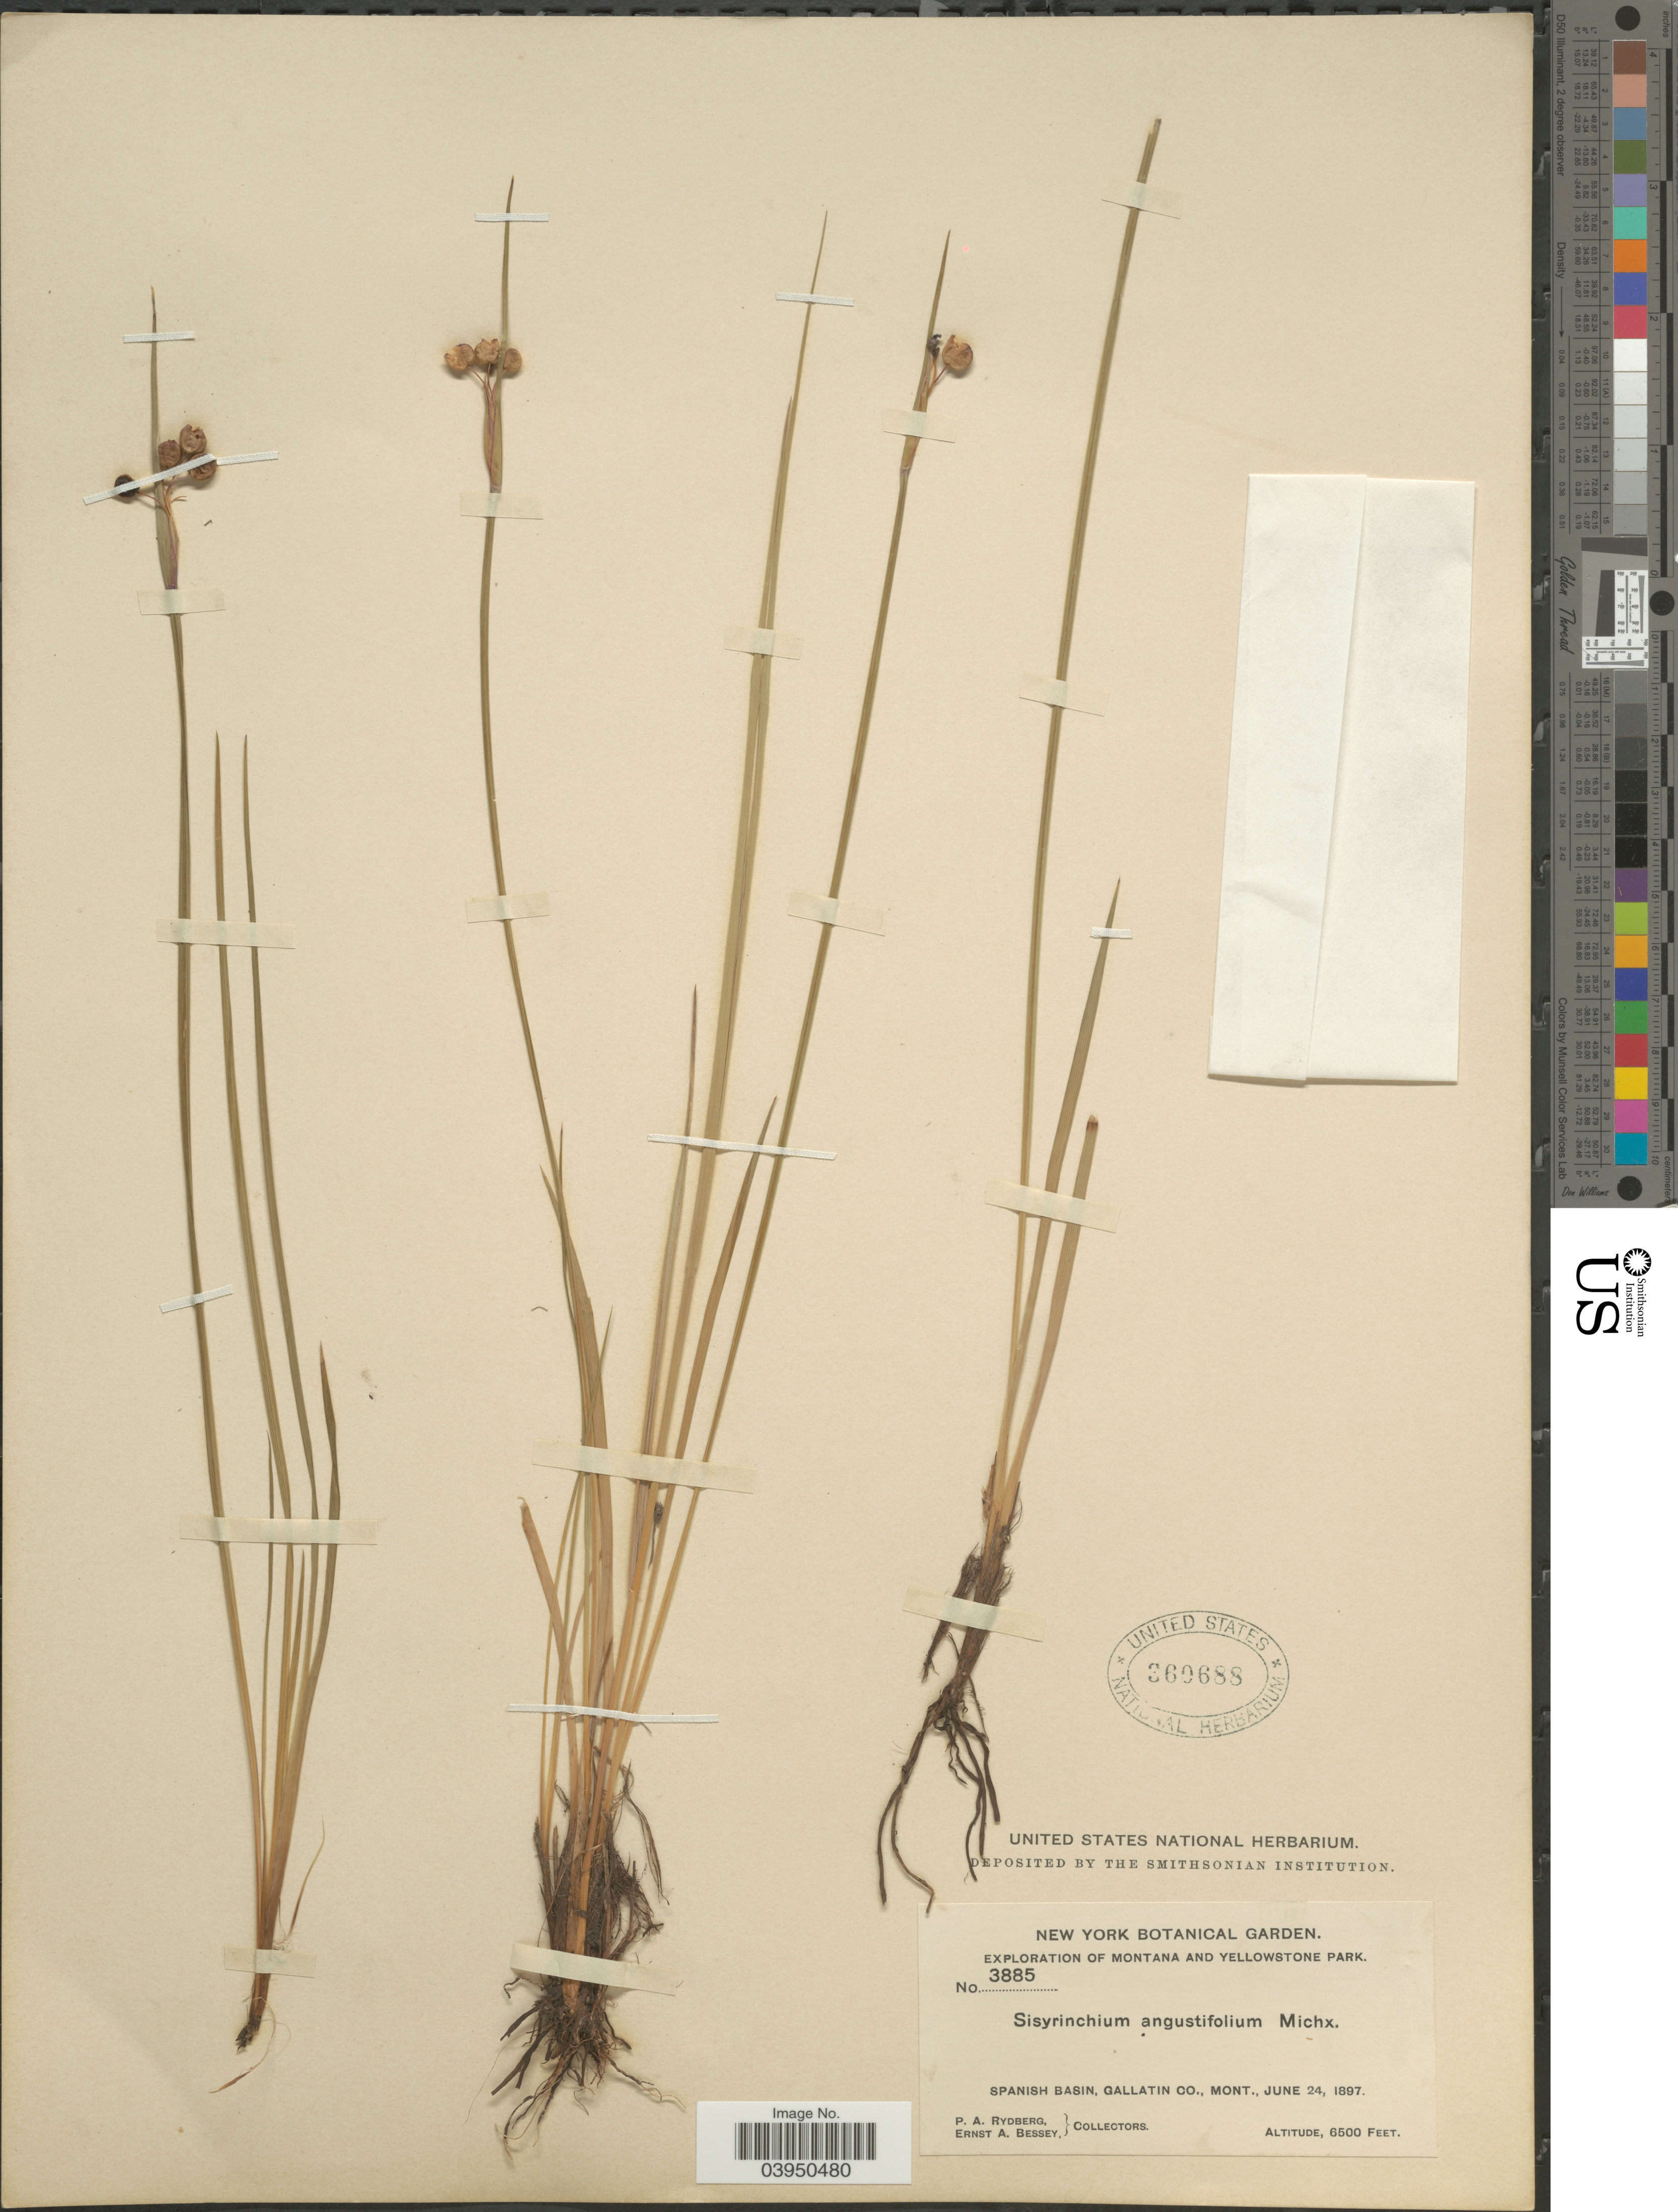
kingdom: Plantae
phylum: Tracheophyta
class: Liliopsida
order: Asparagales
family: Iridaceae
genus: Sisyrinchium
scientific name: Sisyrinchium angustifolium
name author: Mill.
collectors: P. A. Rydberg & E. A. Bessey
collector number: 3885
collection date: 1897-06-24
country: United States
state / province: Montana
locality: Montana and Yellowstone Park. Spanish Basin, Gallatin Co.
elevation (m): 1981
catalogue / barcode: US 360688